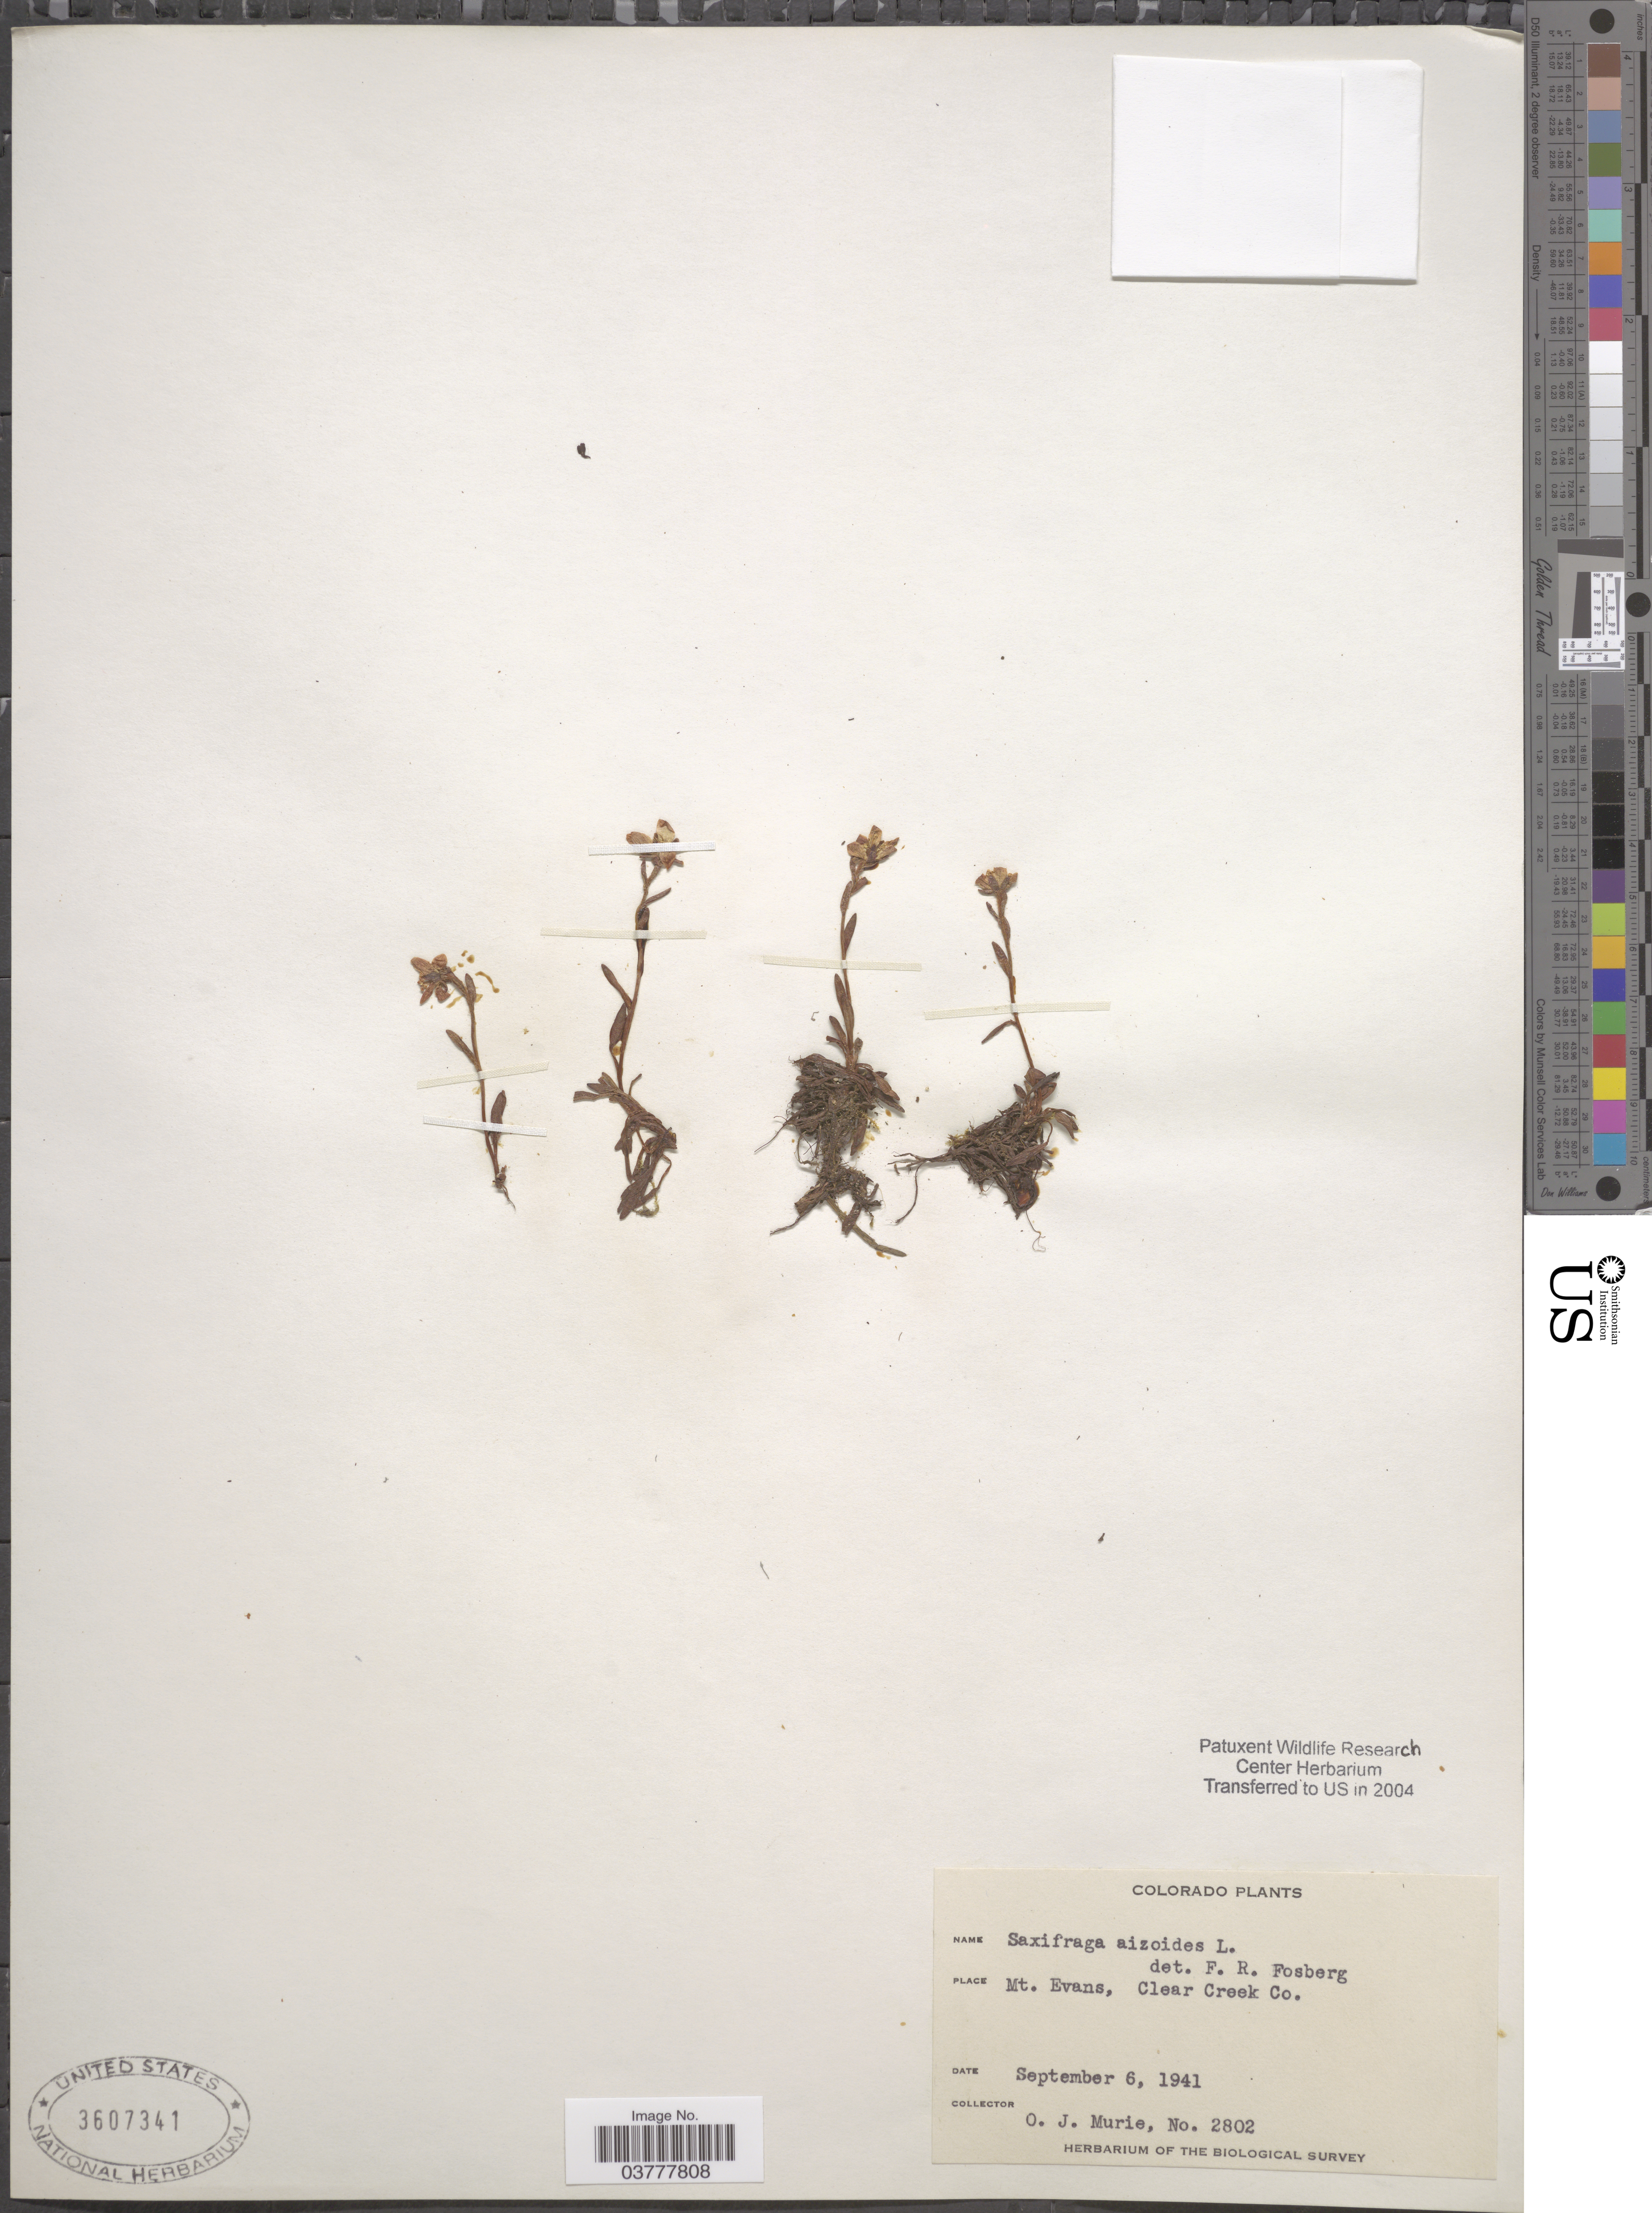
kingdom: Plantae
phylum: Tracheophyta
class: Magnoliopsida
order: Saxifragales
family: Saxifragaceae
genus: Saxifraga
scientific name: Saxifraga aizoides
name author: L.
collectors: O. Murie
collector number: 2802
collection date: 1941-09-06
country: United States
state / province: Colorado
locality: Mt. Evans, Clear Creek Co.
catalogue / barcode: US 3607341